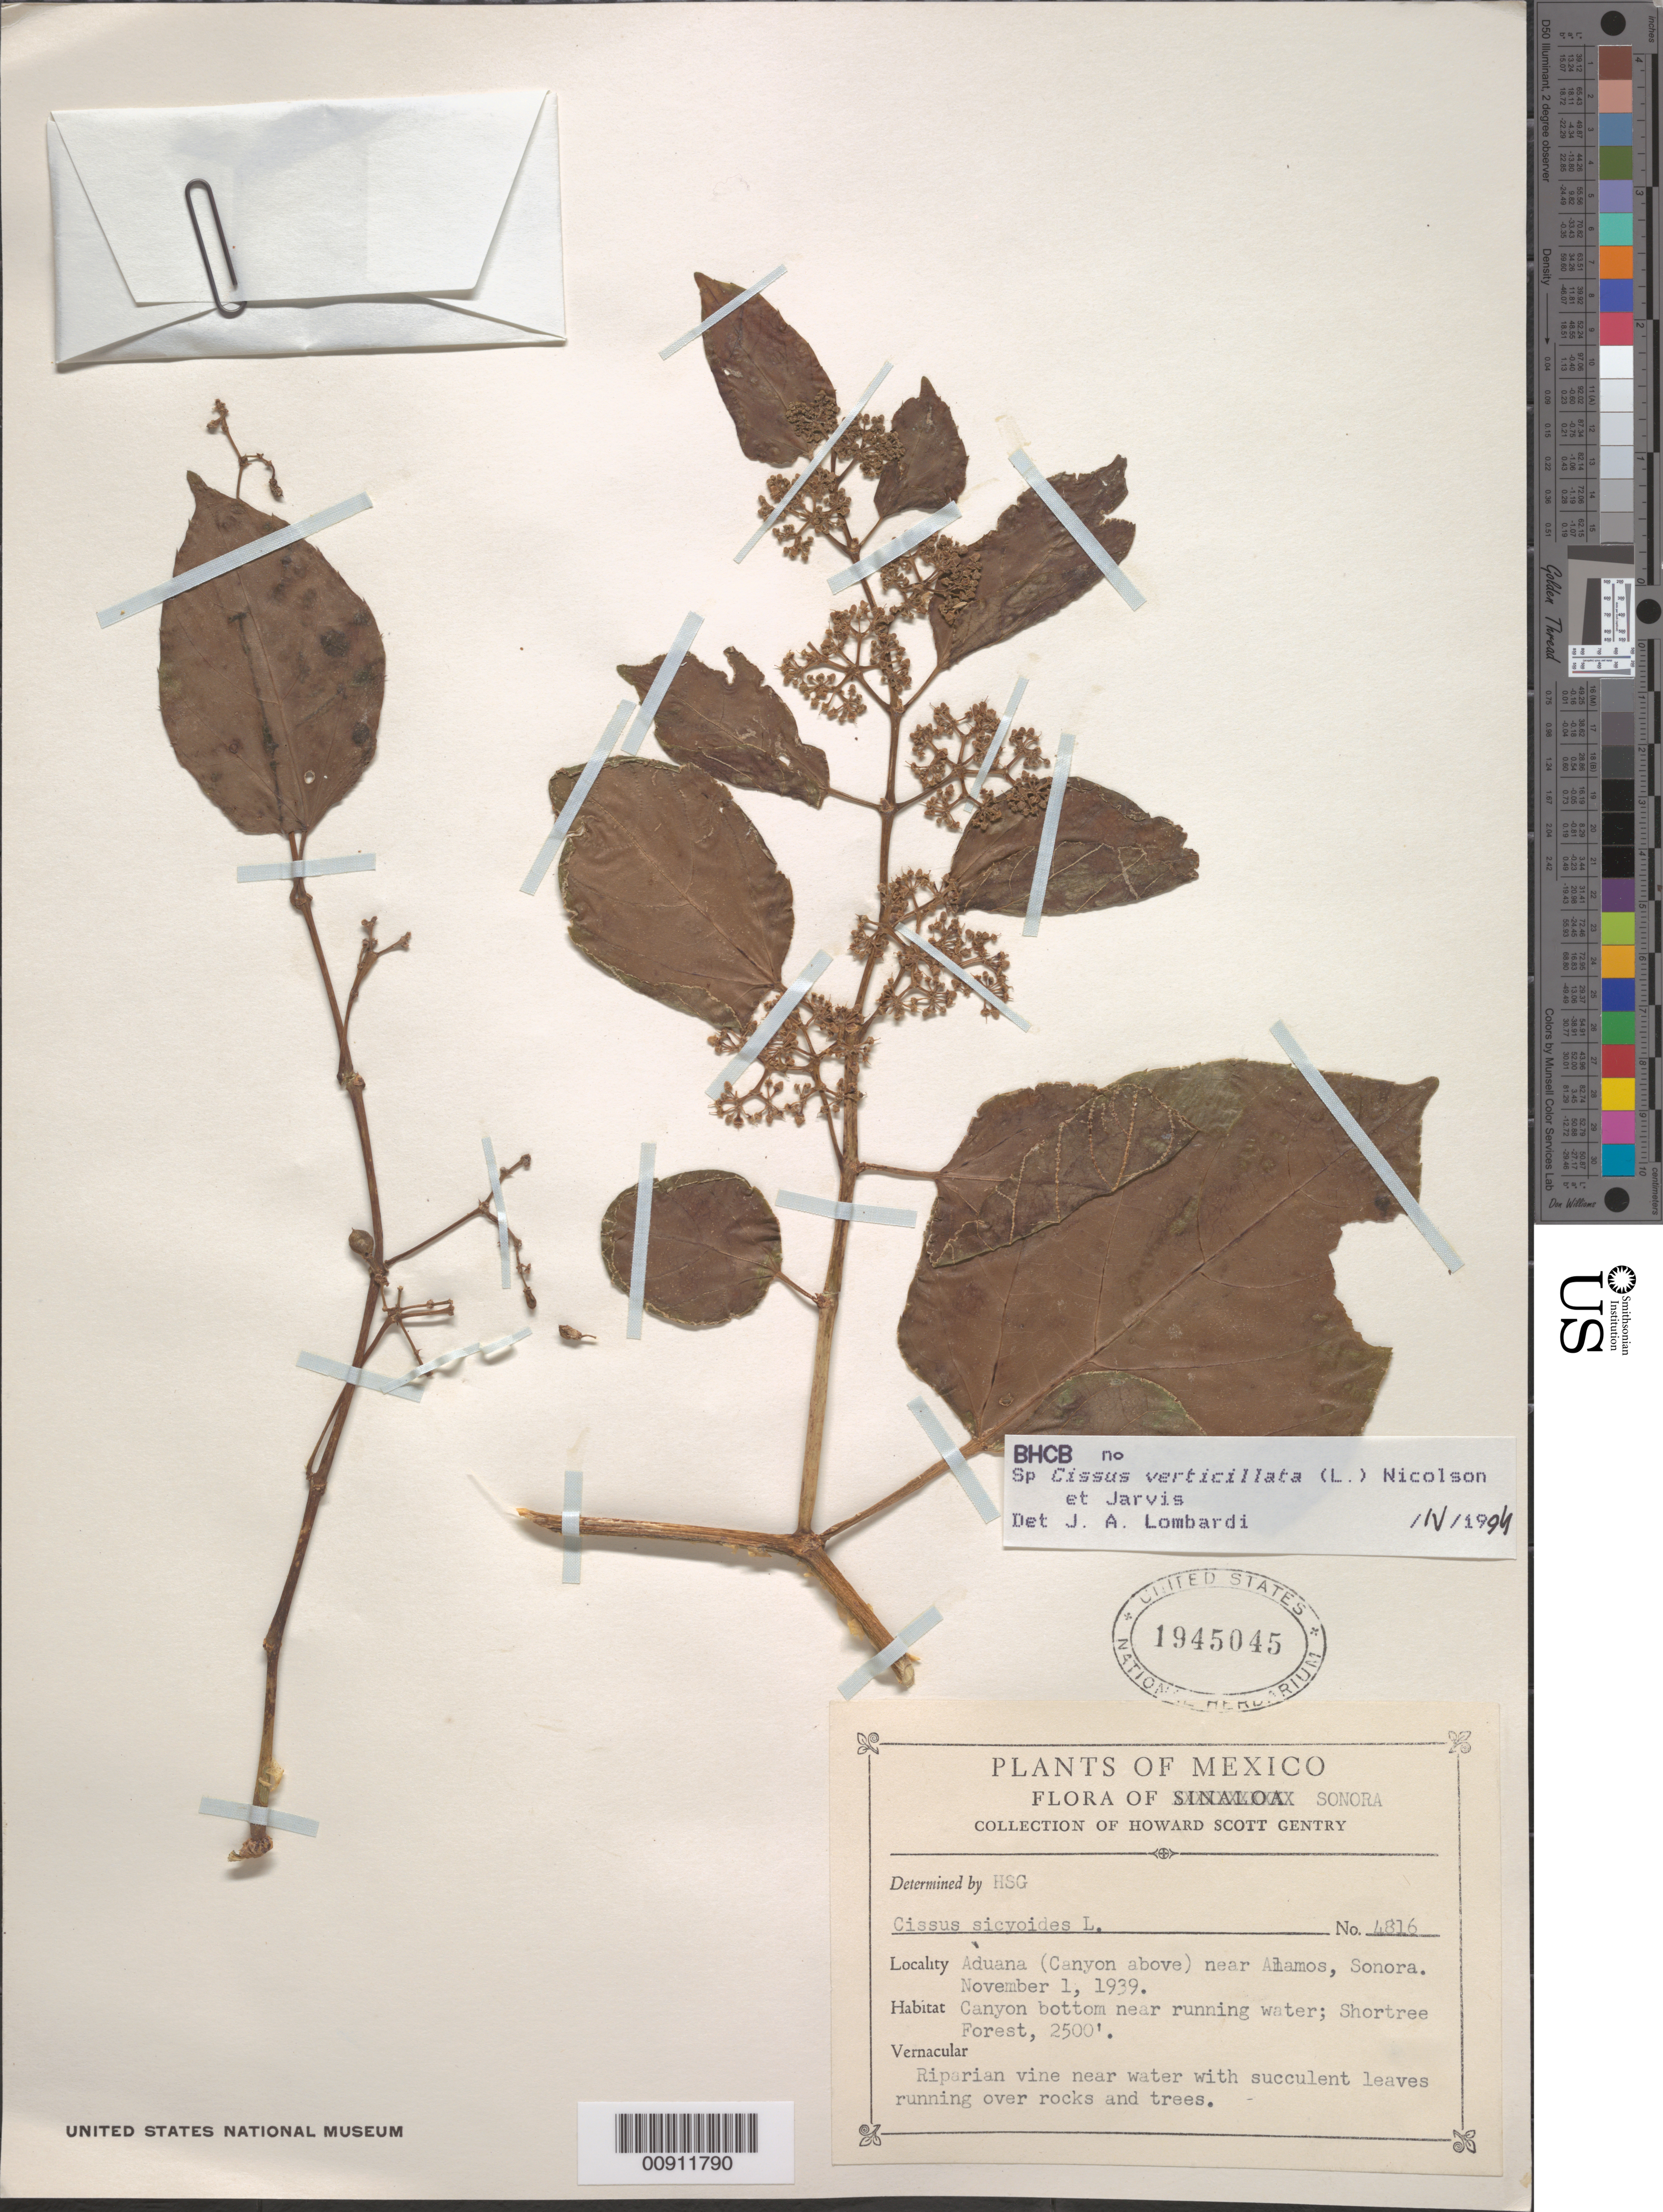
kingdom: Plantae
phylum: Tracheophyta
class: Magnoliopsida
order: Vitales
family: Vitaceae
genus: Cissus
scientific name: Cissus verticillata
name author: (L.) Nicolson & C.E. Jarvis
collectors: H. S. Gentry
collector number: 4816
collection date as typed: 01 Nov 1939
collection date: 1939-11-01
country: Mexico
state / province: Sonora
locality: Aduana (Canyon above) near Alamos, Sonora.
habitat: Canyon bottom near running water; short tree forest. Riparian vine near water w/succulent leaves running over rocks & trees.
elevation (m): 762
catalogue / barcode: US 1945045